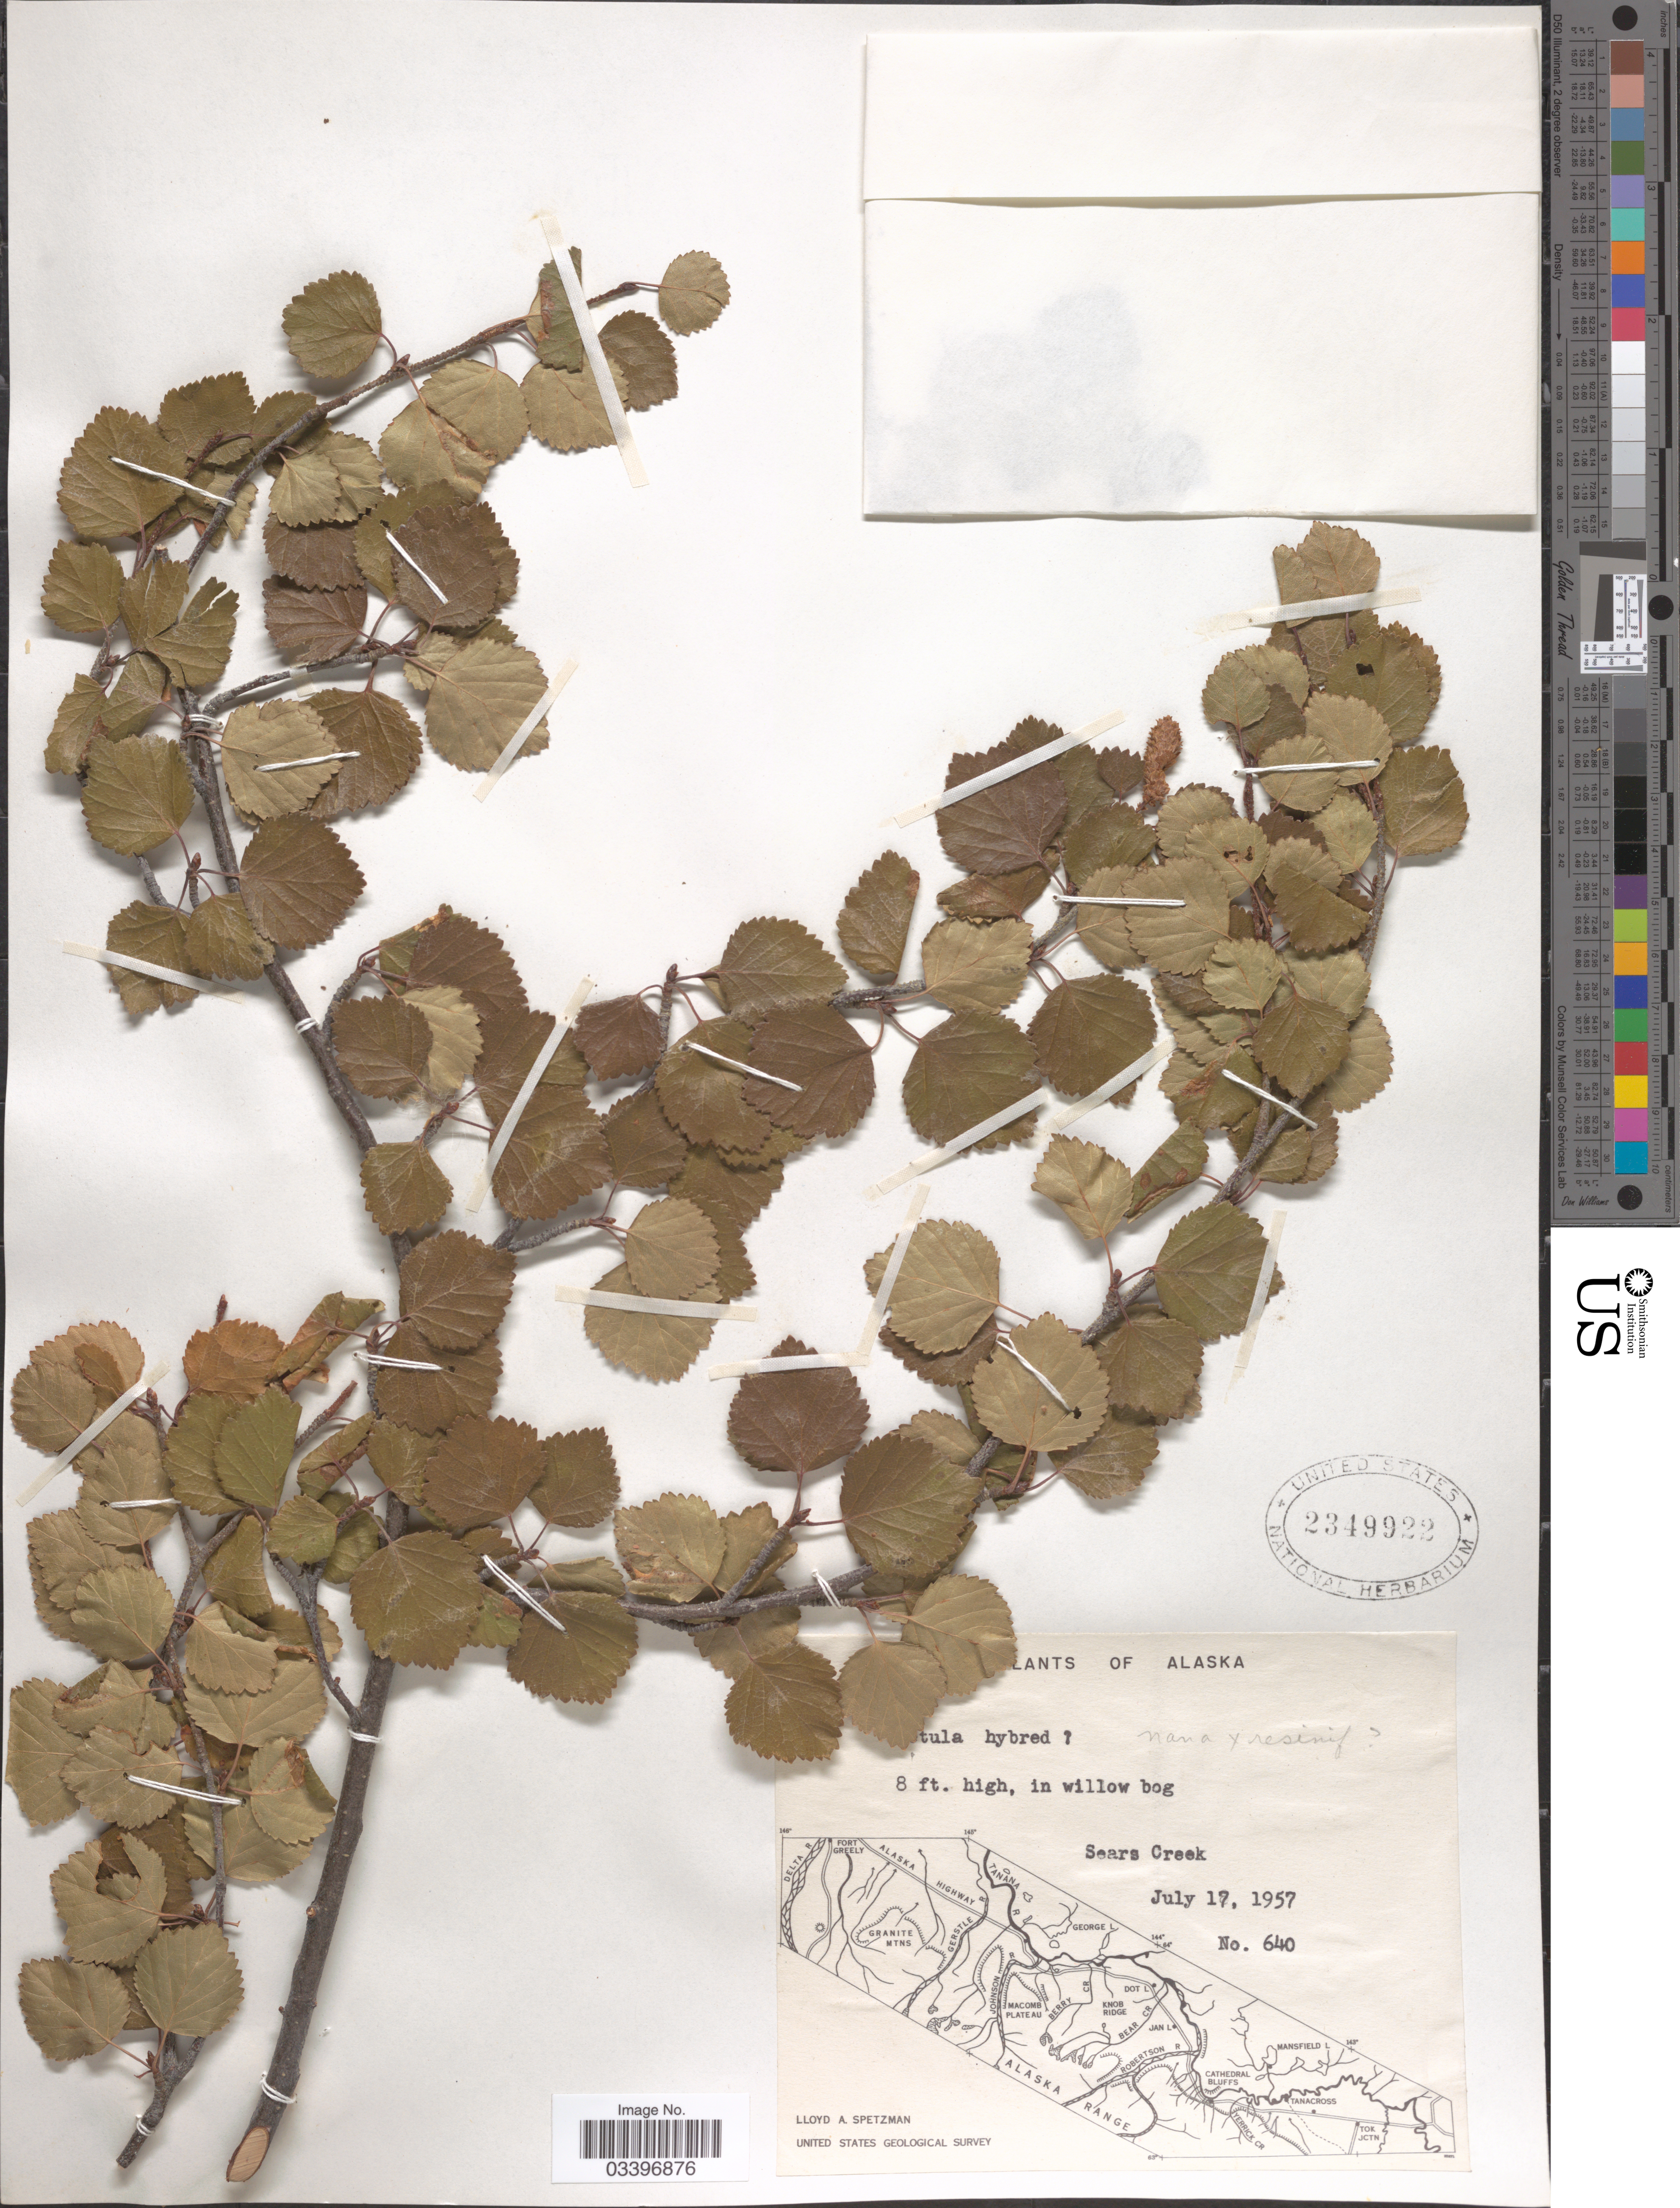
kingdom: Plantae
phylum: Tracheophyta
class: Magnoliopsida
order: Fagales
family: Betulaceae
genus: Betula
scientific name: Betula resinifera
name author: Britton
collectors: L. Spetzman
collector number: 640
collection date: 1957-07-17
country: United States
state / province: Alaska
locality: Sears Creek.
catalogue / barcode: US 2349922